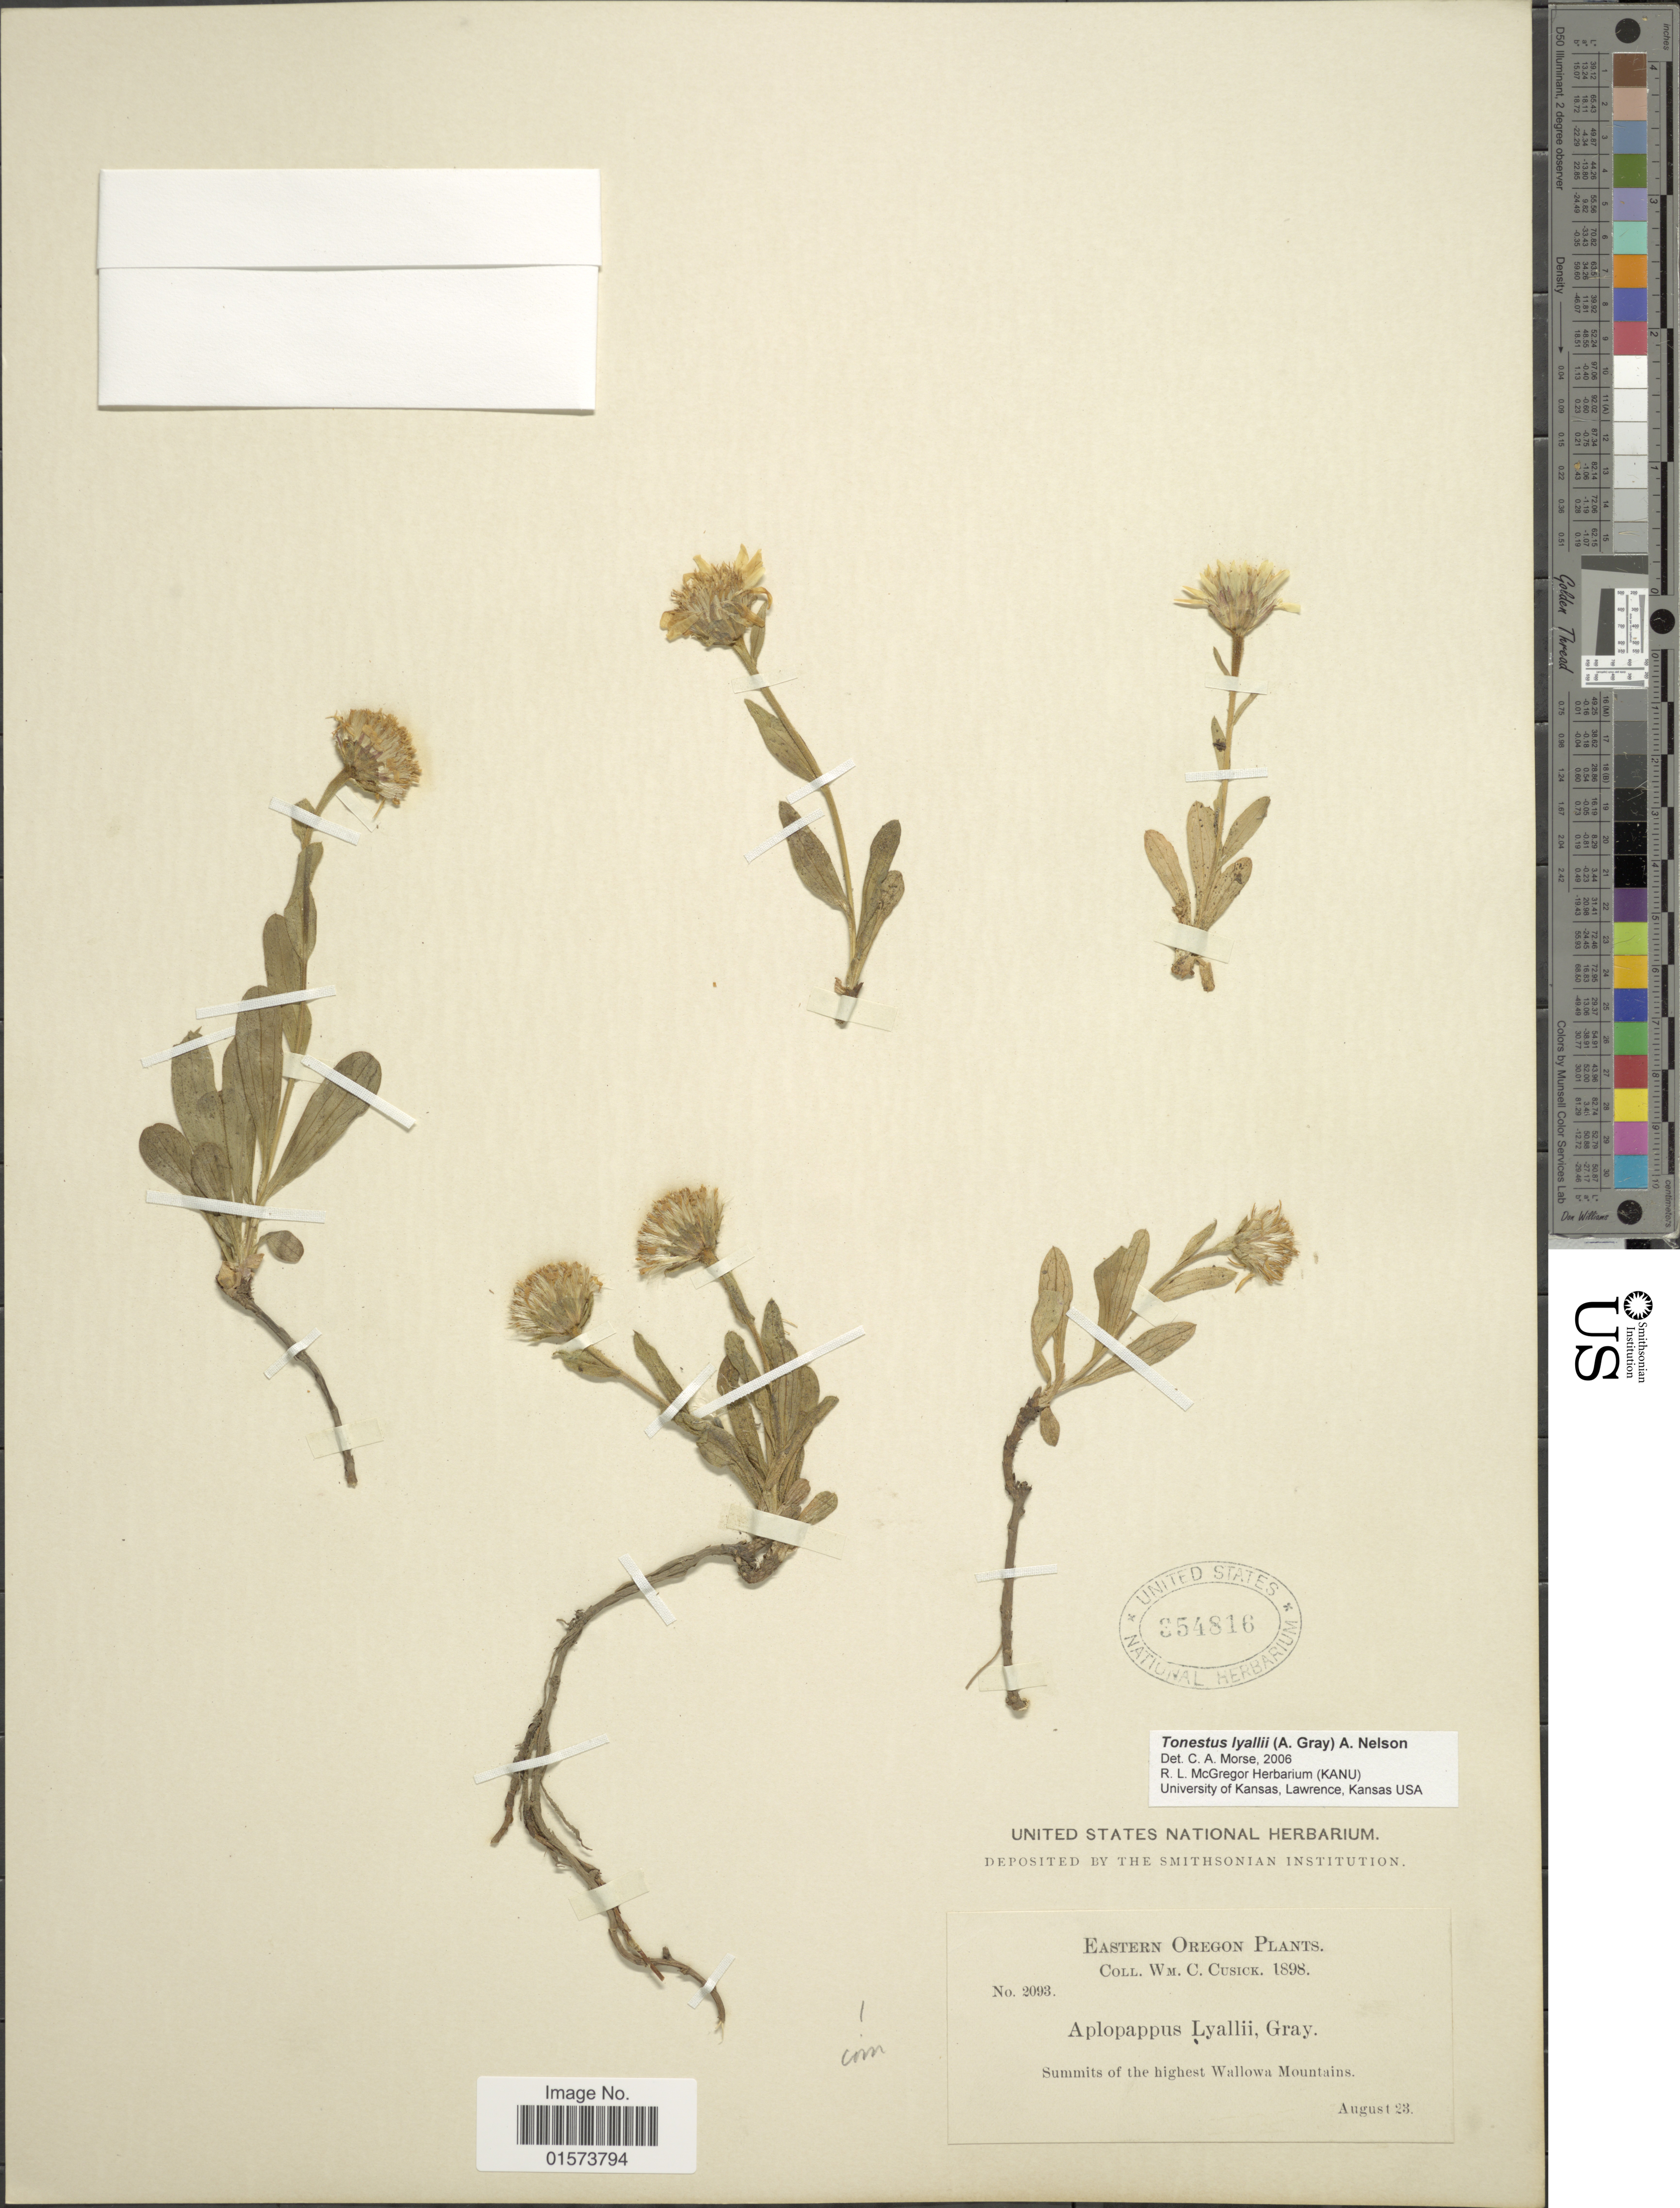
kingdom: Plantae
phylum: Tracheophyta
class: Magnoliopsida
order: Asterales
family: Asteraceae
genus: Tonestus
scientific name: Tonestus lyallii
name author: (A. Gray) A. Nelson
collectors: W. C. Cusick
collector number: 2093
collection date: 1898-08-23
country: United States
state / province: Oregon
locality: Eastern Oregon, summits of the highest Wallowa Mountains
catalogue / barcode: US 354816